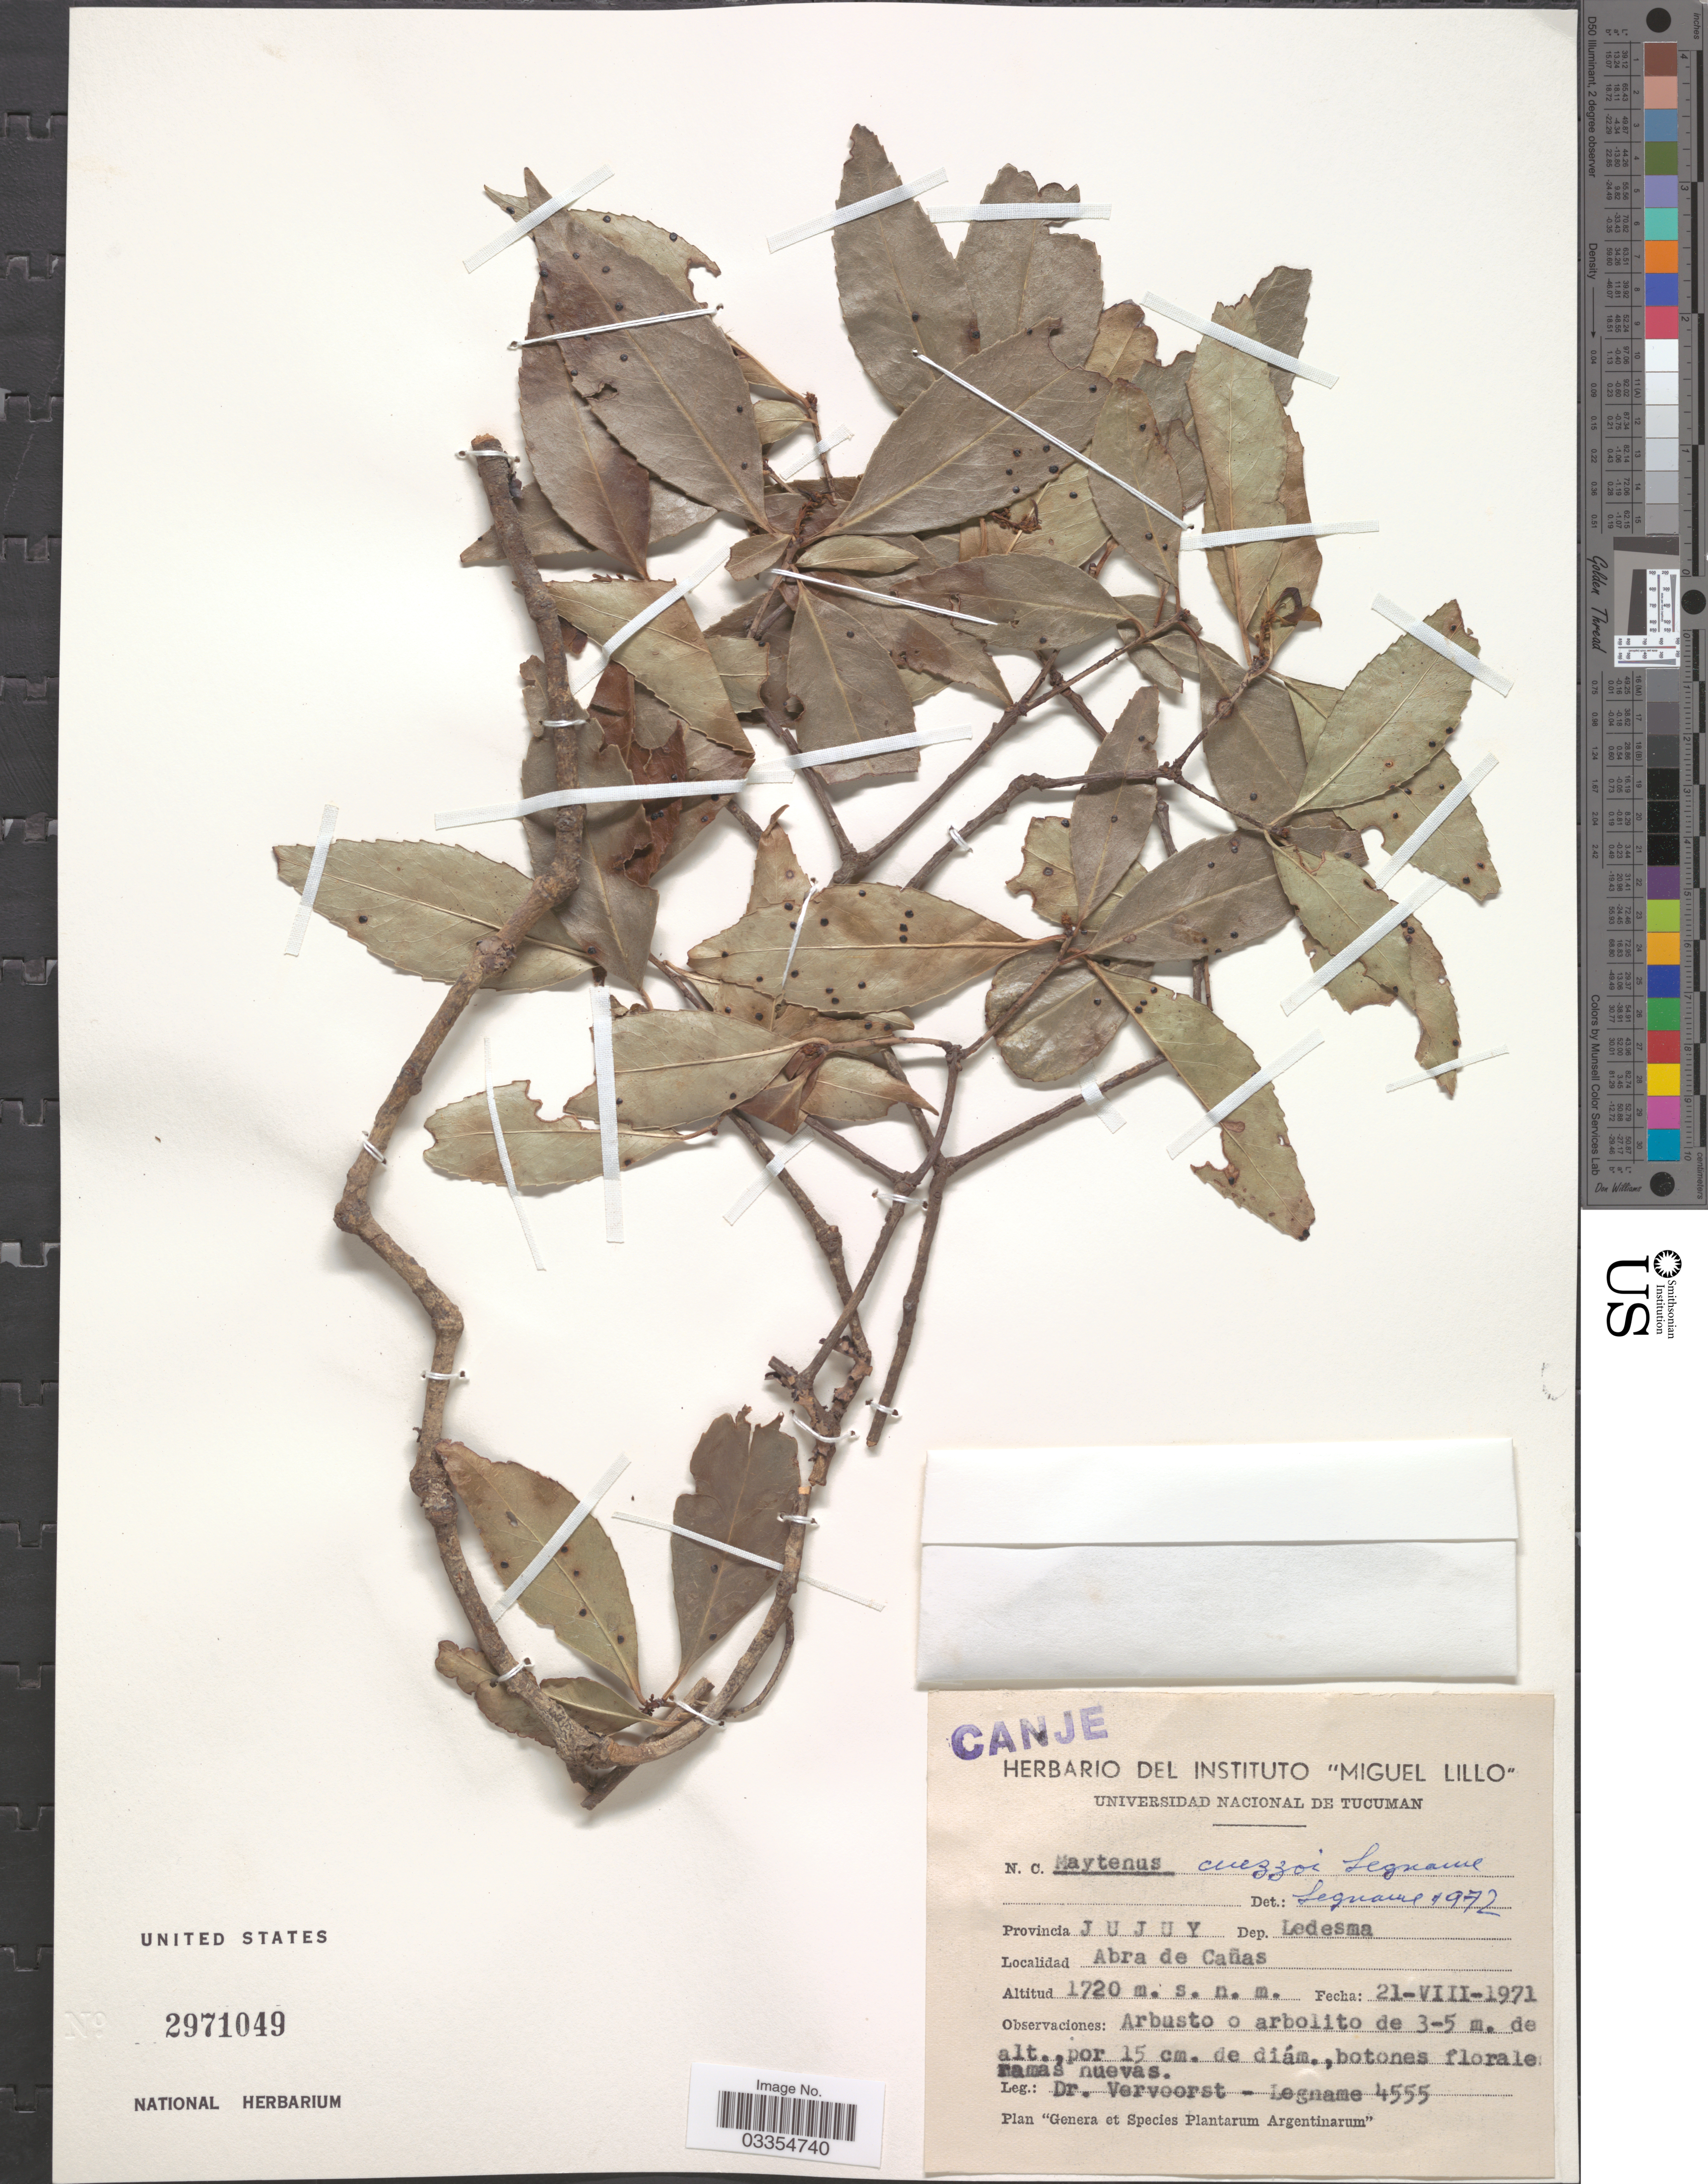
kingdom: Plantae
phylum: Tracheophyta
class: Magnoliopsida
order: Celastrales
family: Celastraceae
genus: Maytenus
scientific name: Maytenus cuezzoi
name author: Legname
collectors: Vervoorst & -. Legname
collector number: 4555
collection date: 1971-08-21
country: Argentina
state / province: Jujuy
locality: Dep. Ledesma. Abra de Cañas.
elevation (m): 1720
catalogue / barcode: US 2971049